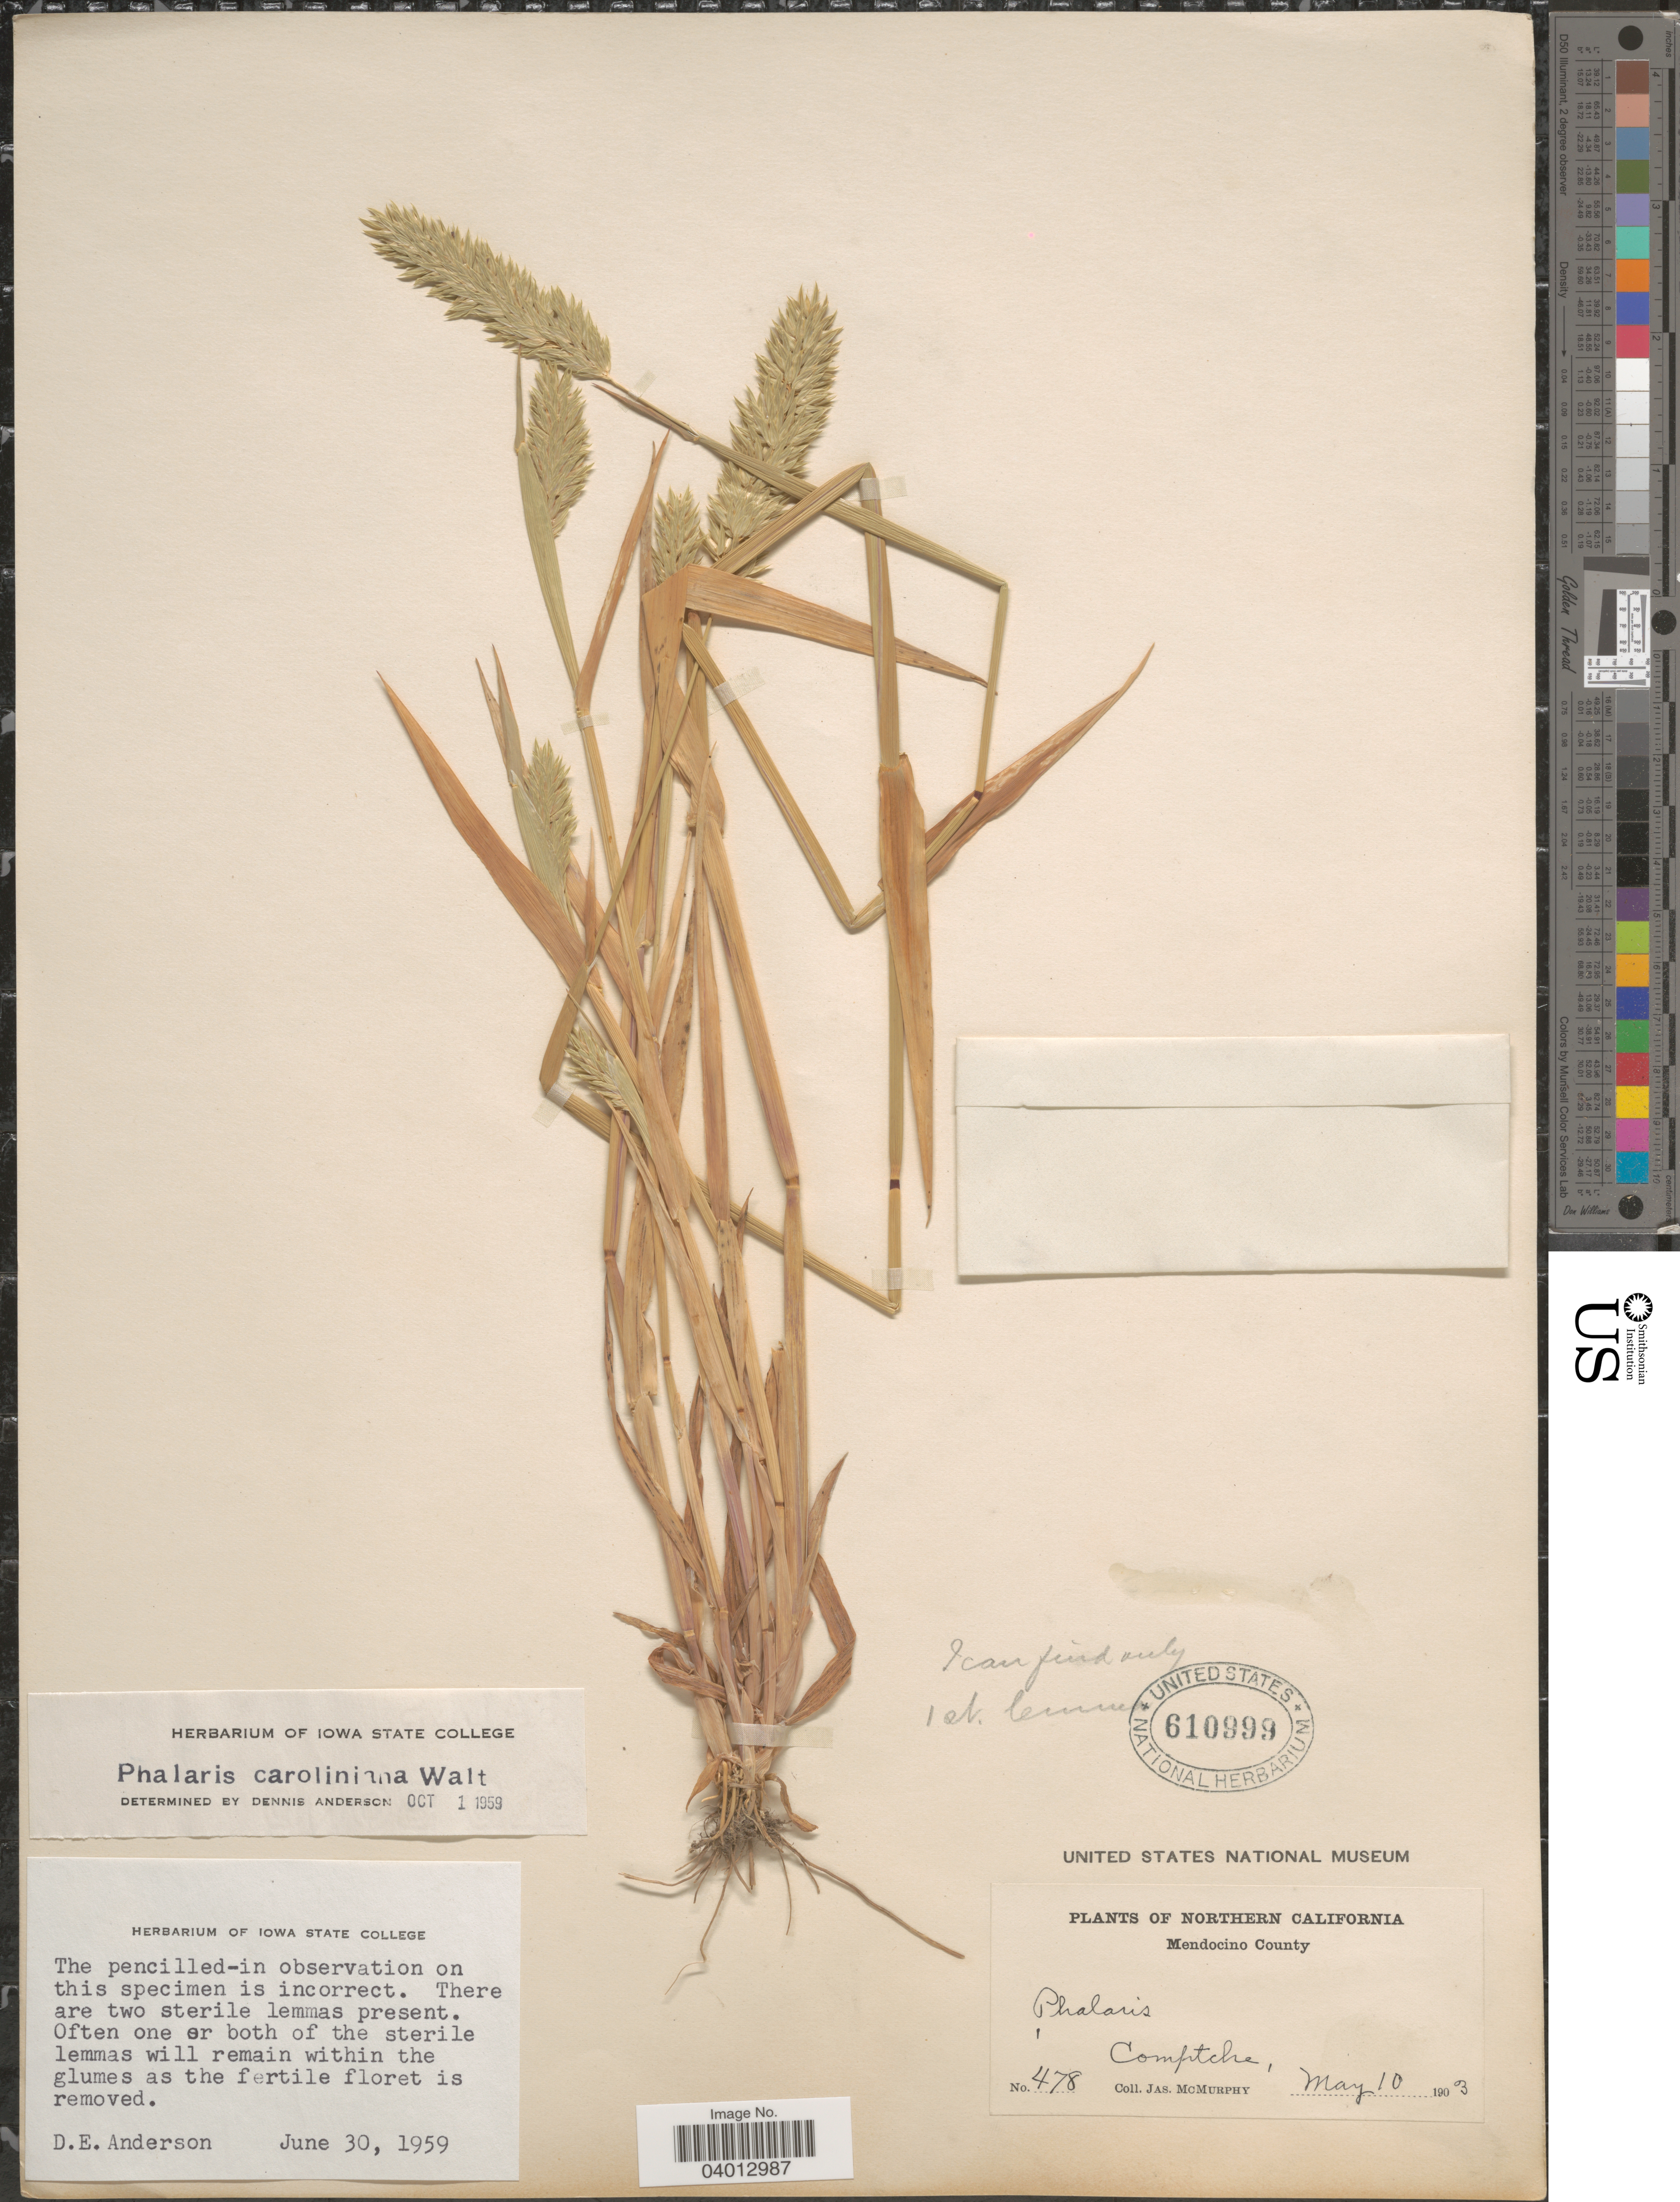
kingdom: Plantae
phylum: Tracheophyta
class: Liliopsida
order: Poales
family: Poaceae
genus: Phalaris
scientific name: Phalaris caroliniana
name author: Walter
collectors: J. McMurphy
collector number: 478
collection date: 1903-05-10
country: United States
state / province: California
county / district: Mendocino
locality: Northern California. Mendocino County. Comptche.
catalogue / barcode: US 610999